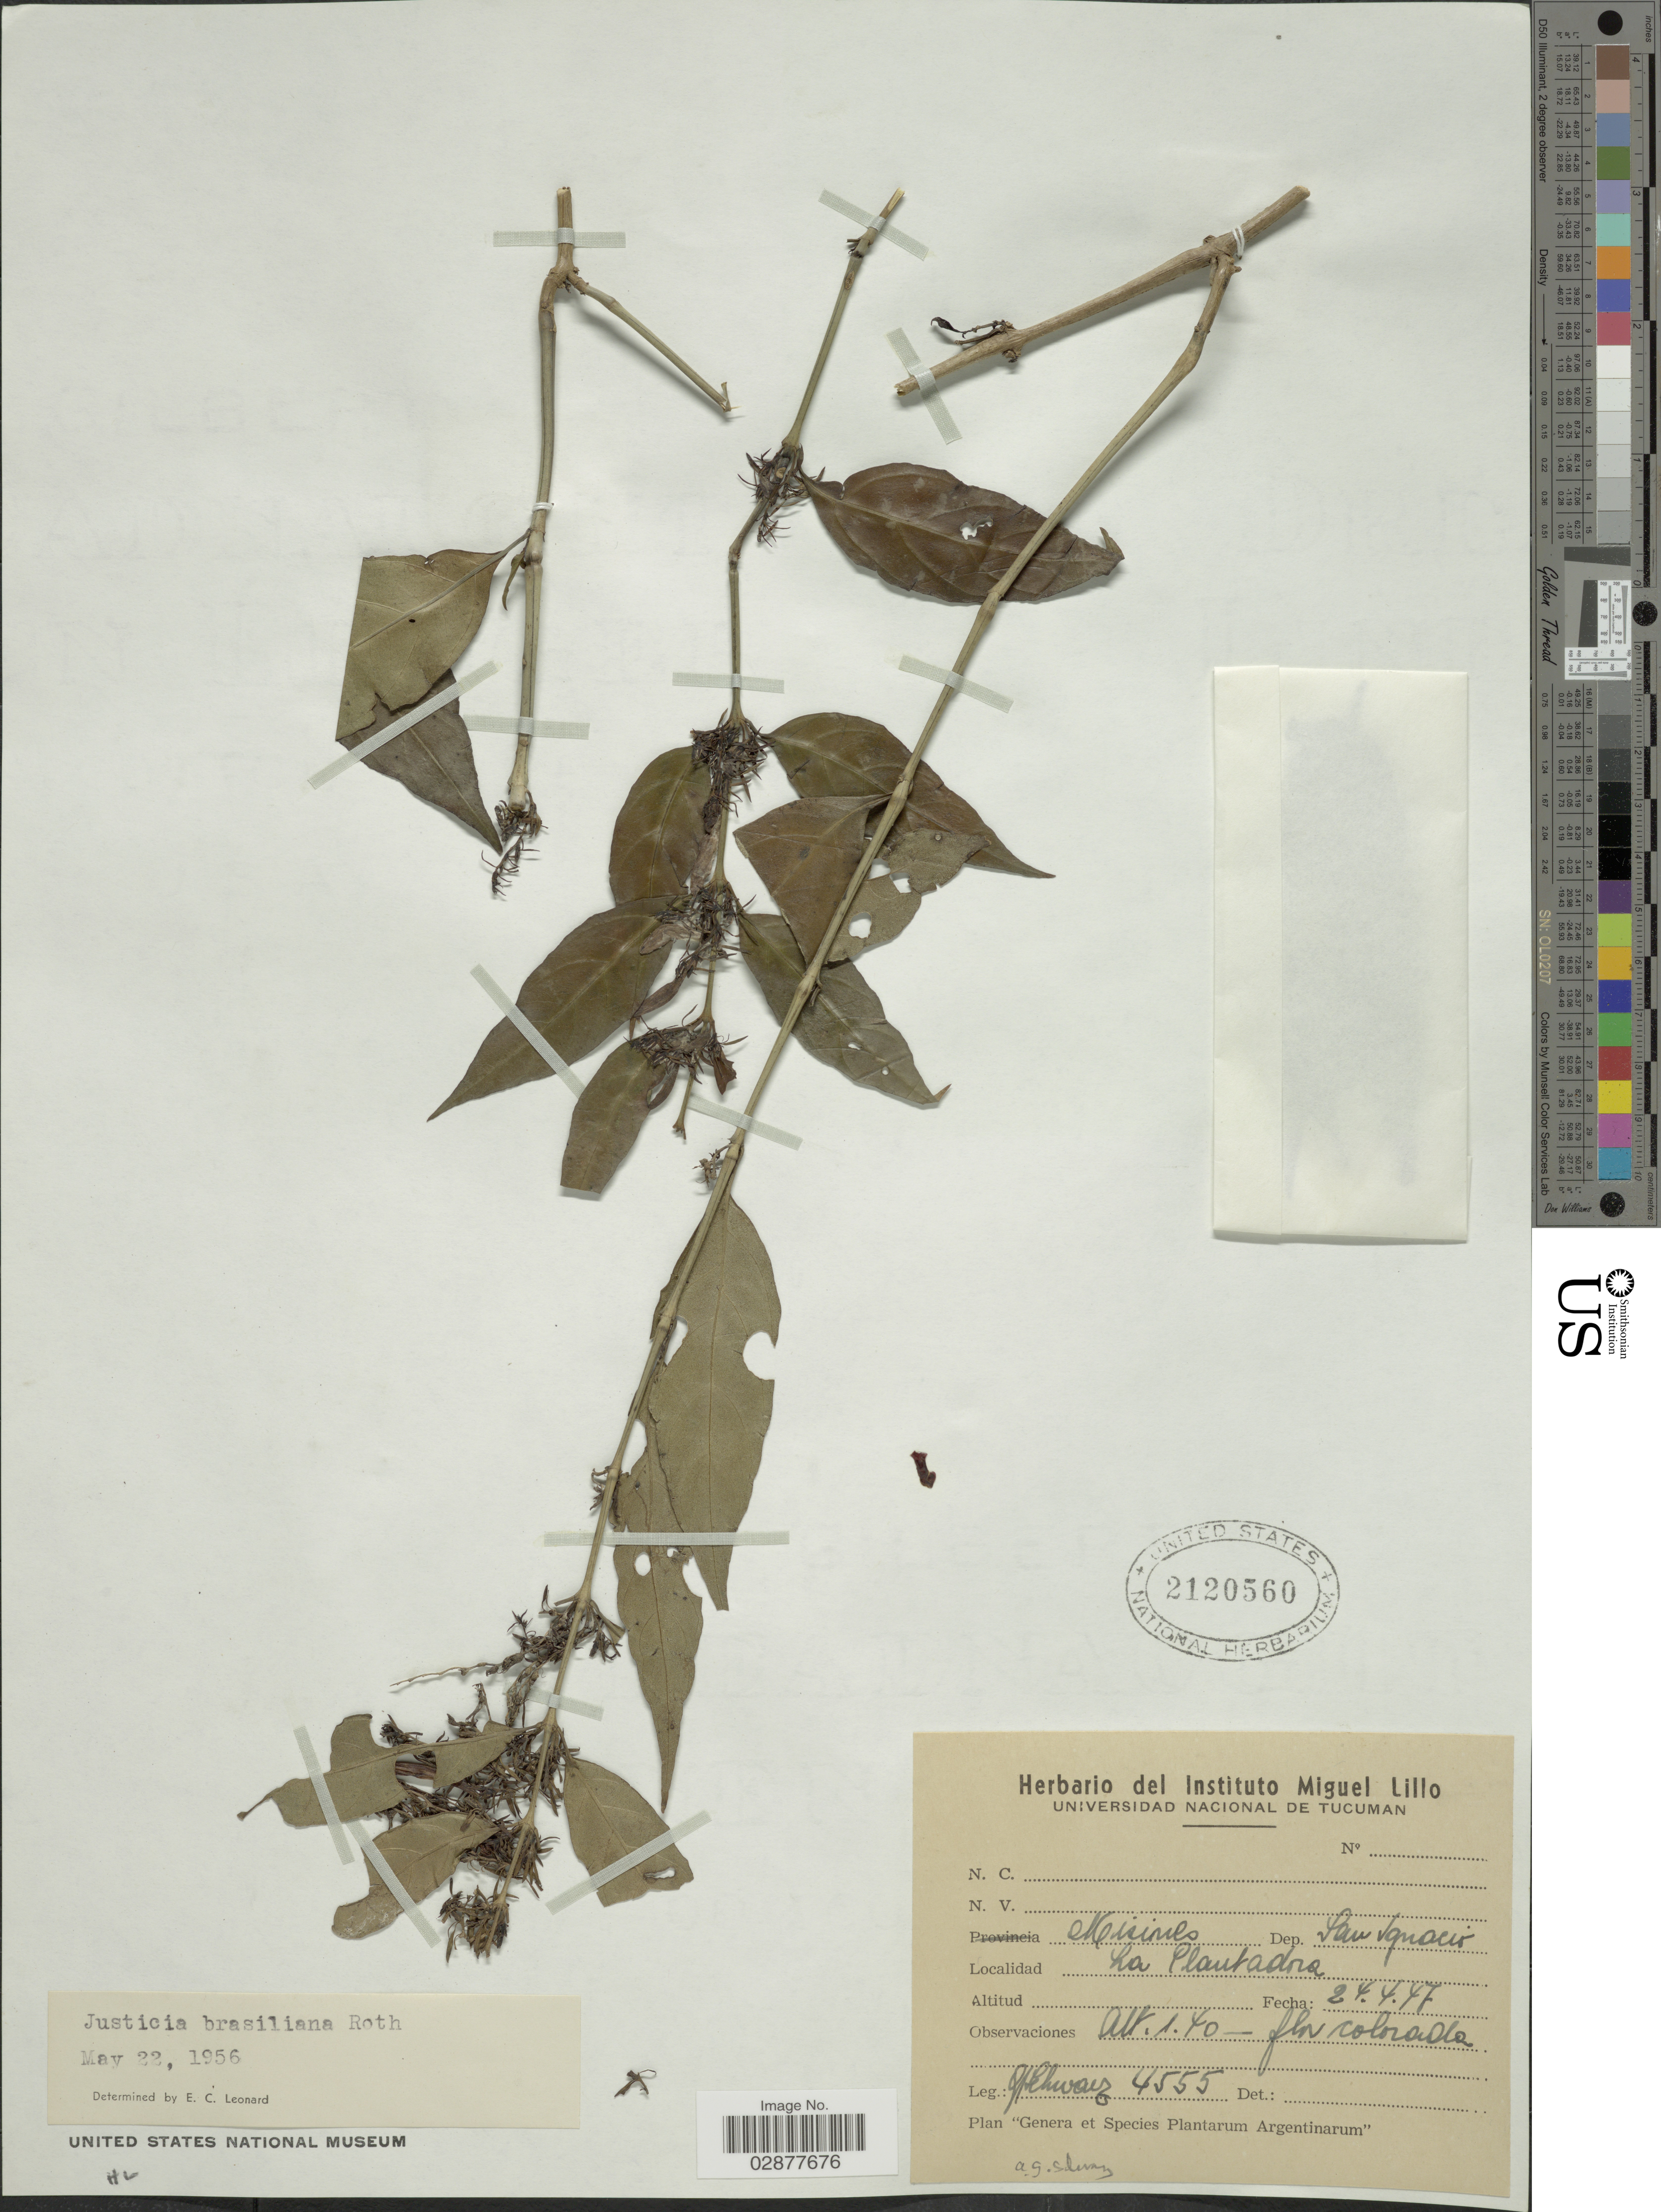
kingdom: Plantae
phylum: Tracheophyta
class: Magnoliopsida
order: Lamiales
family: Acanthaceae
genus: Justicia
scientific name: Justicia brasiliana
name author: Roth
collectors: G. J. Schwarz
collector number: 4555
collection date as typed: Transcribed d/m/y: 24/4/47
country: Argentina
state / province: Misiones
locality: Dep. San Ignacio. La Plantadora.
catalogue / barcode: US 2120560